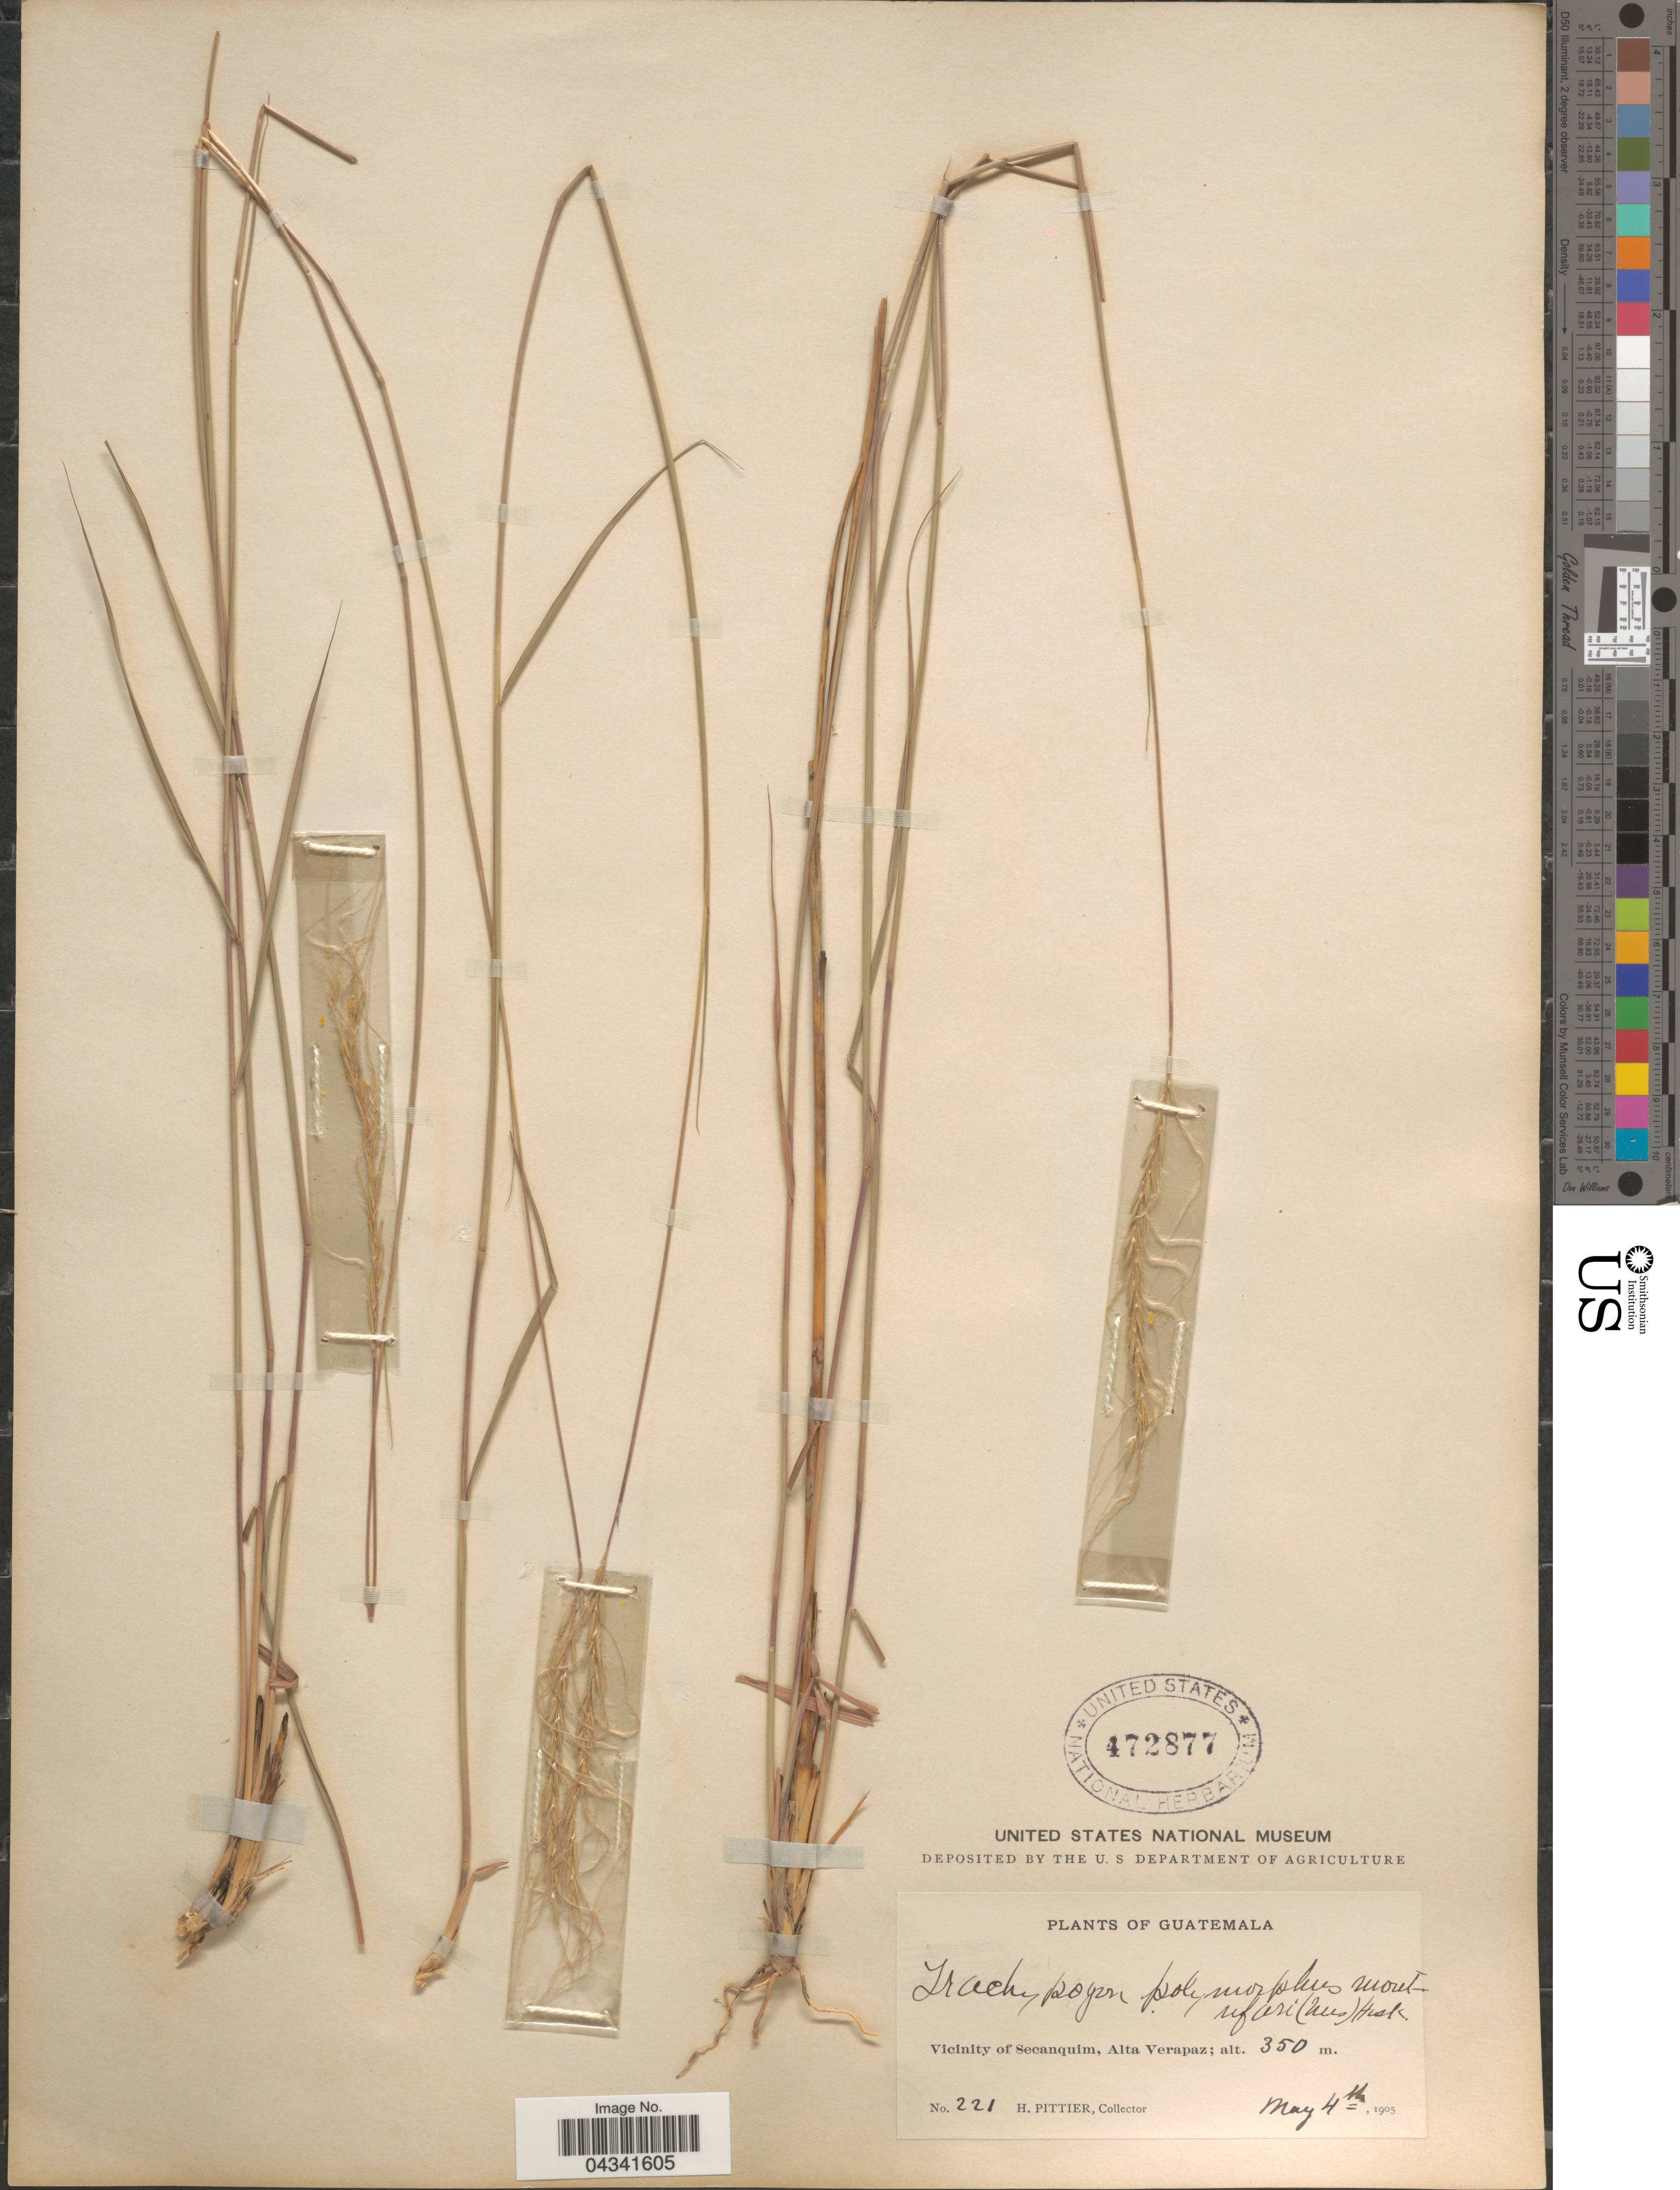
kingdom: Plantae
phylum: Tracheophyta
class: Liliopsida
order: Poales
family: Poaceae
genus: Trachypogon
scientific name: Trachypogon spicatus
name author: (L. f.) Kuntze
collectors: H. F. Pittier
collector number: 221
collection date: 1905-05-04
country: Guatemala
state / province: Alta Verapaz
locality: Vicinity of Secanquim.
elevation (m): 350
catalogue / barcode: US 472877